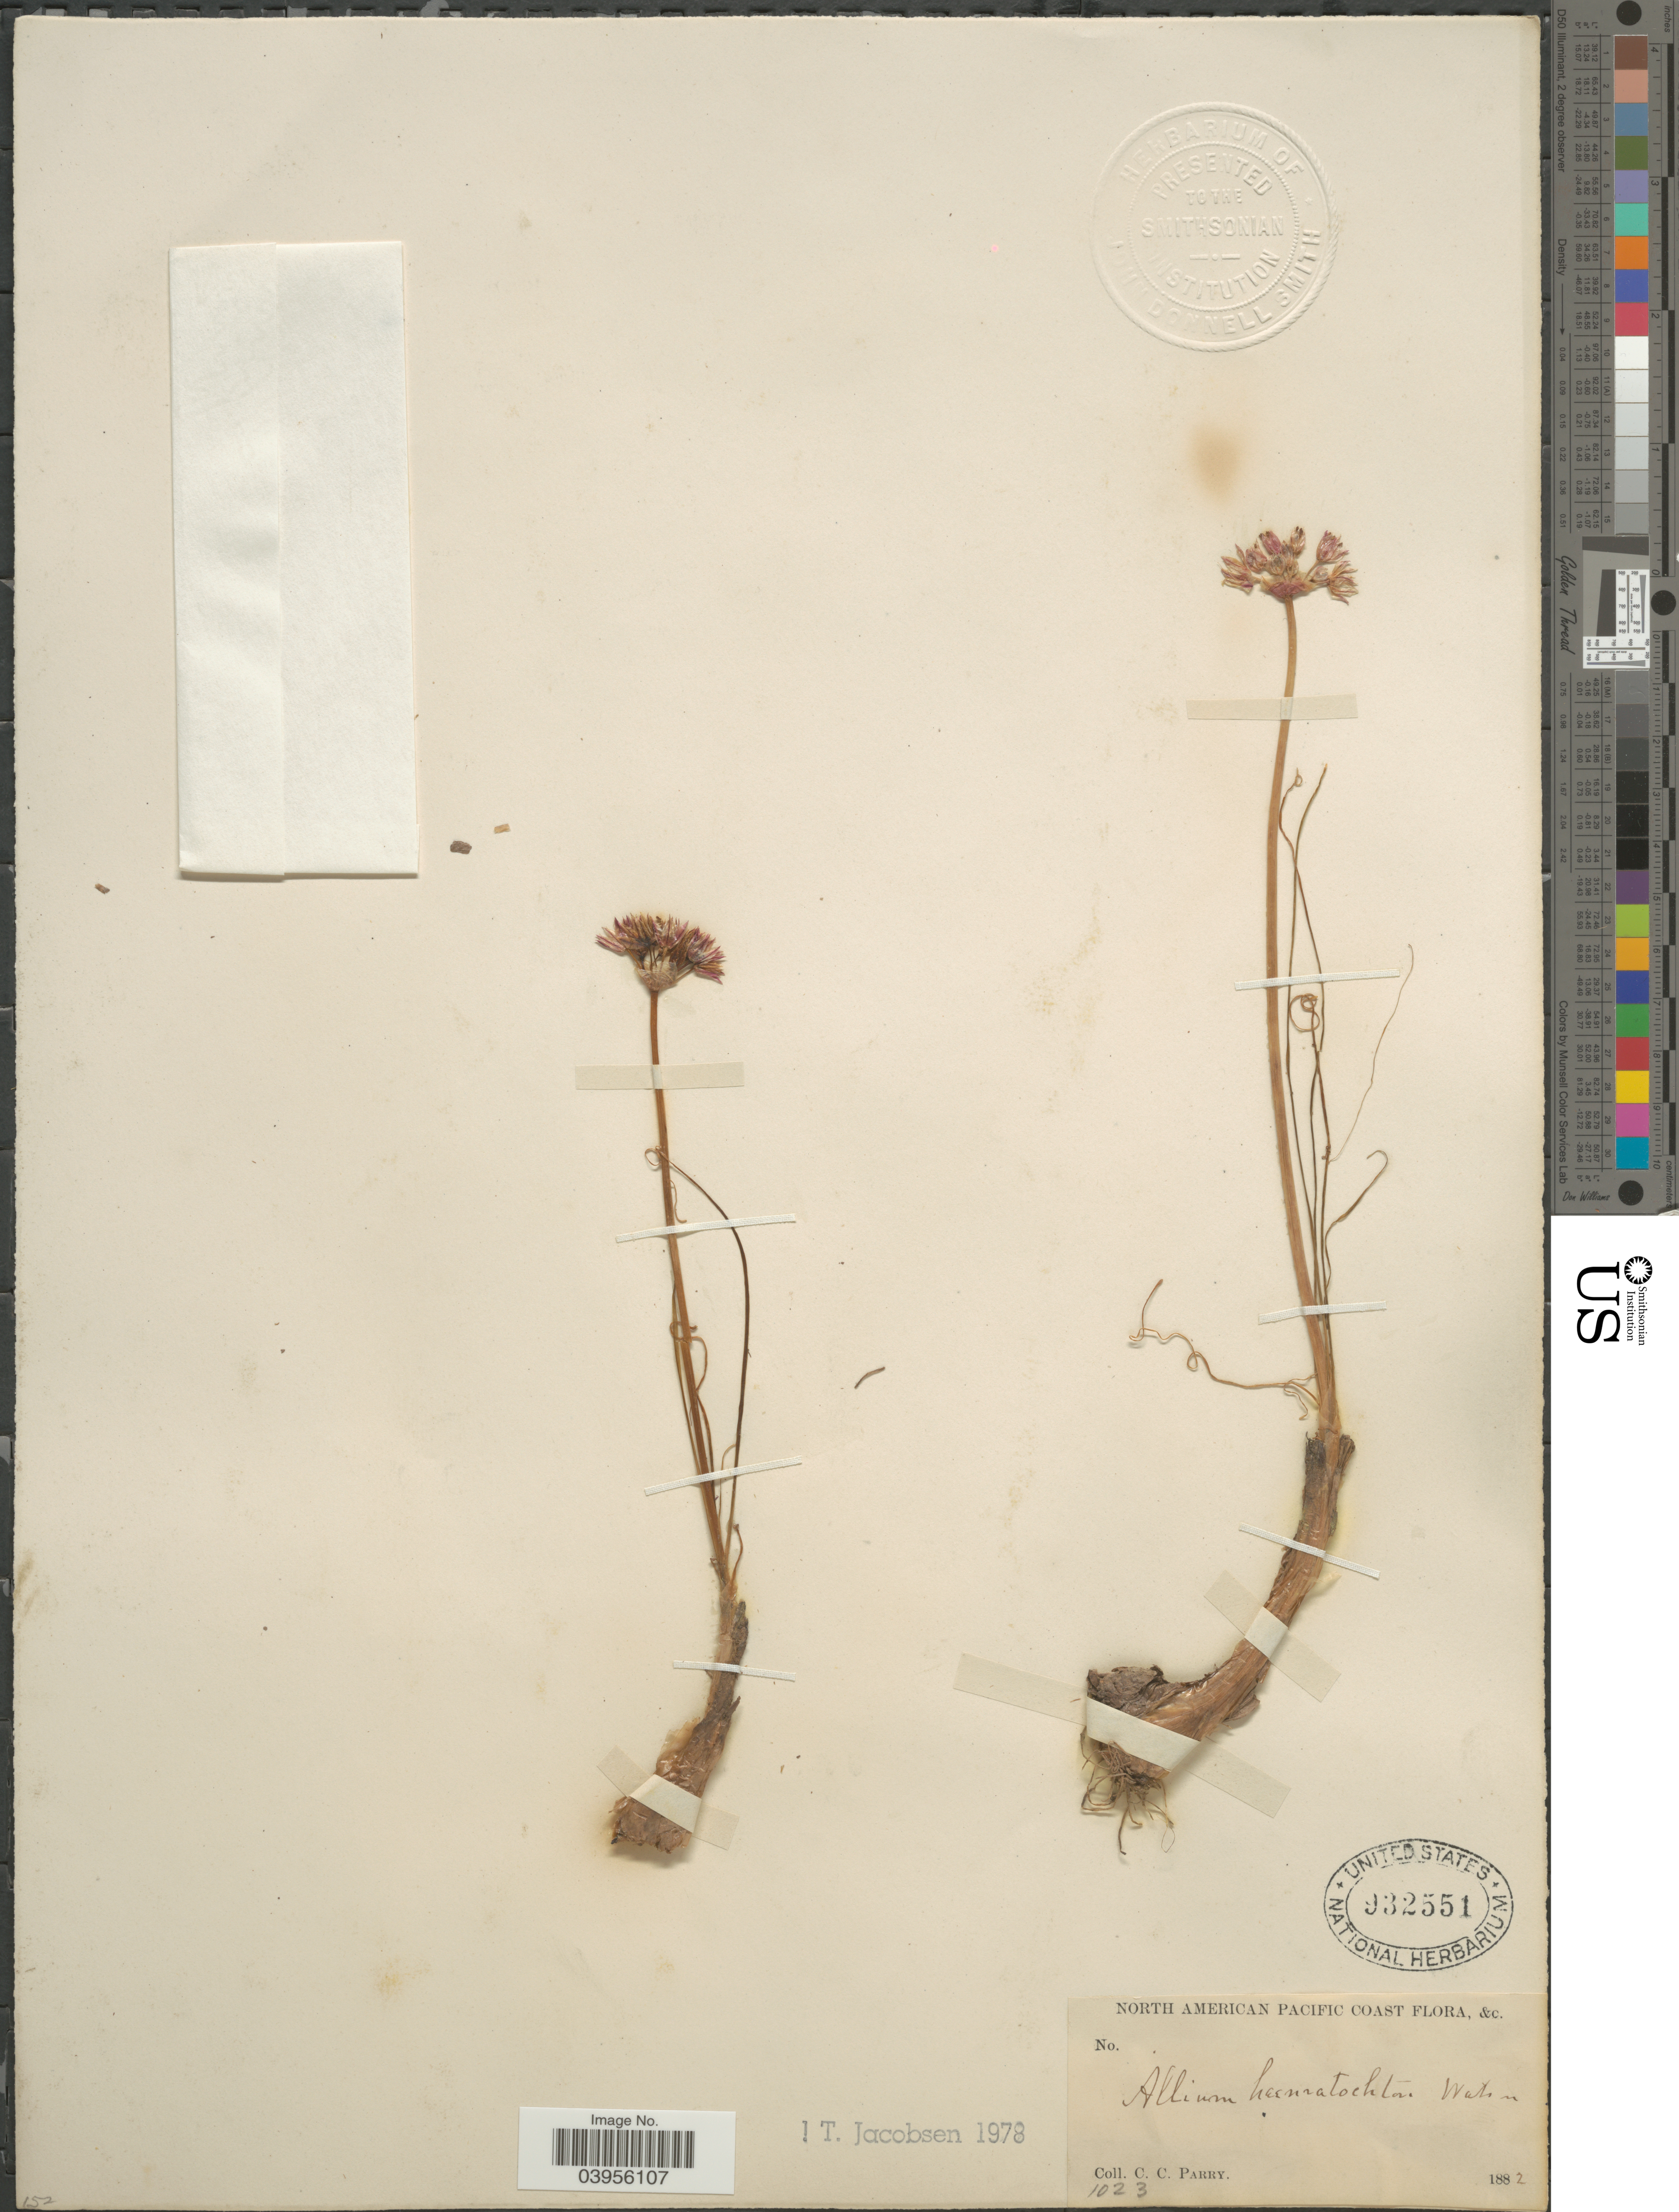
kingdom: Plantae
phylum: Tracheophyta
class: Liliopsida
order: Asparagales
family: Amaryllidaceae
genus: Allium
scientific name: Allium haematochiton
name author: S. Watson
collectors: C. C. Parry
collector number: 1023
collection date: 1882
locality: North American Pacific Coast.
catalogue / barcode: US 932551